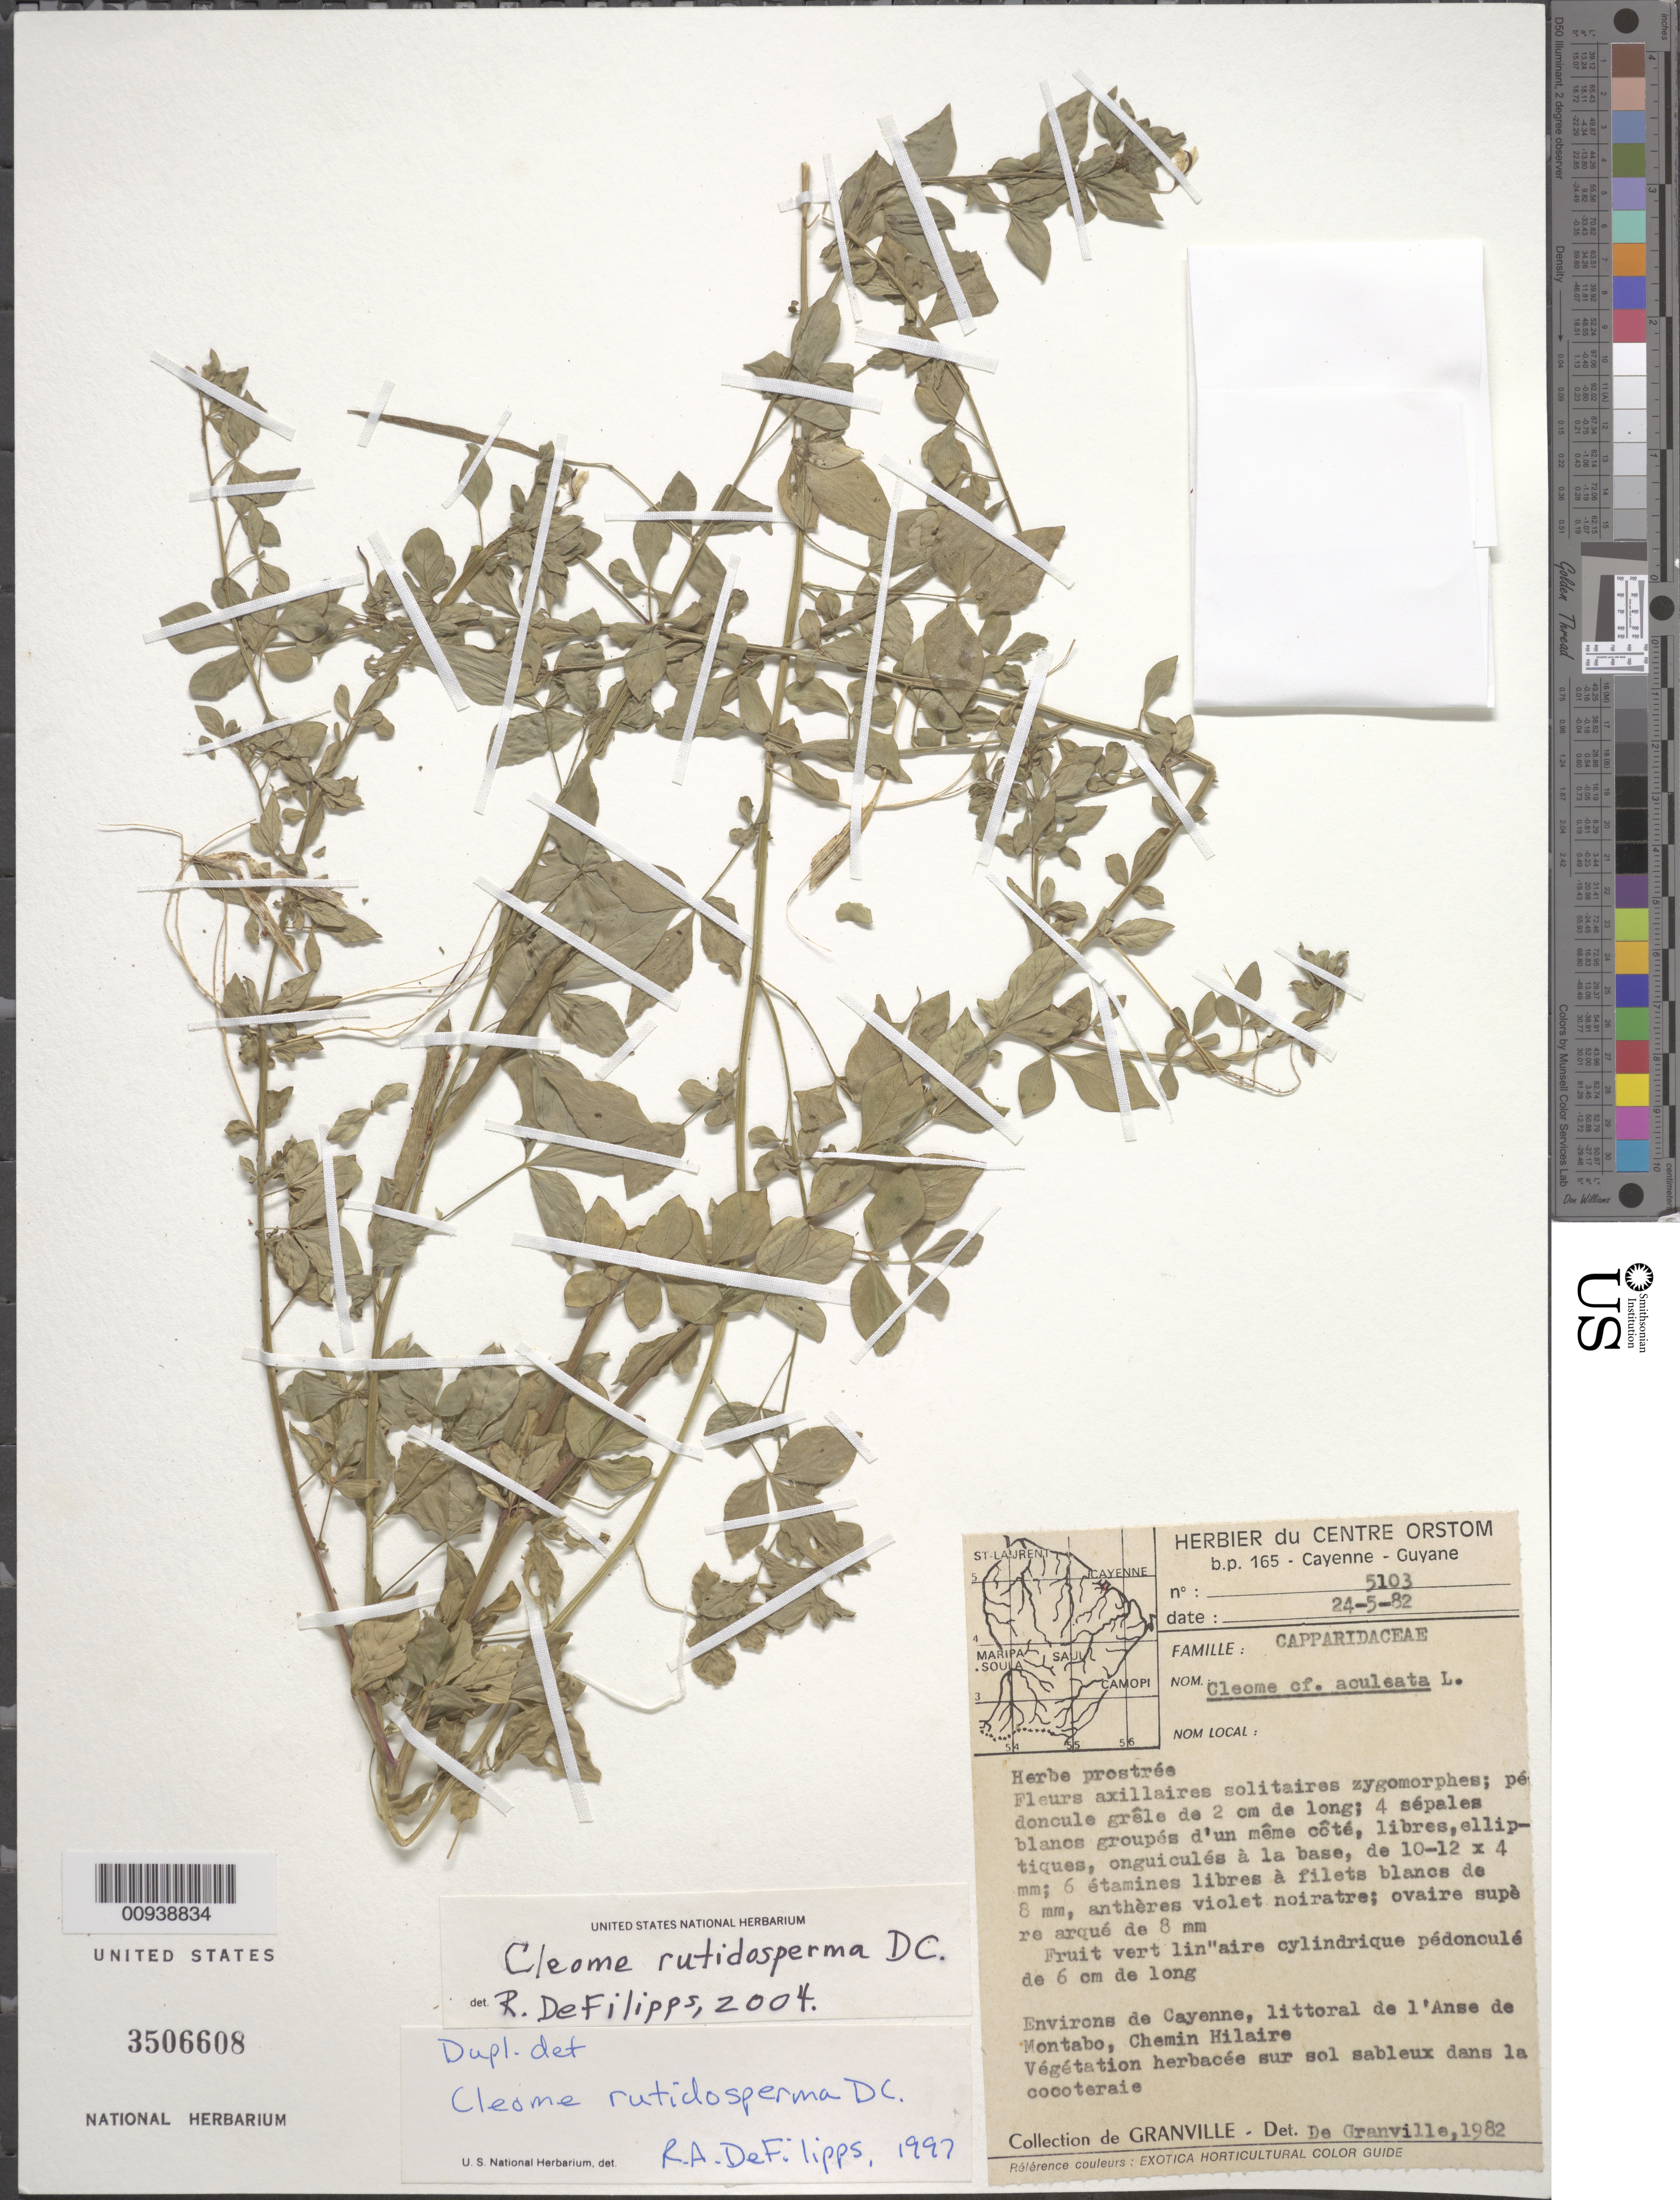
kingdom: Plantae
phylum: Tracheophyta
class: Magnoliopsida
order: Brassicales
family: Cleomaceae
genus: Sieruela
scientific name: Sieruela rutidosperma var. rutidosperma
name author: (DC.) Roalson & J.C. Hall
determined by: Strong, Mark T., (BOT), Smithsonian Institution - National Museum of Natural History (UNITED STATES)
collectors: J.-J. de Granville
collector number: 5103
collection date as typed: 24-May-82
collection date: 1982-05-24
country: French Guiana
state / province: Cayenne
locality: Cayenne, littoral de l'Ile, anse de Montabo, Chemin Hilaire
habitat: Vegetation herbacée sur sol sableux dans la cocoteraie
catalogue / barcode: US 3506608